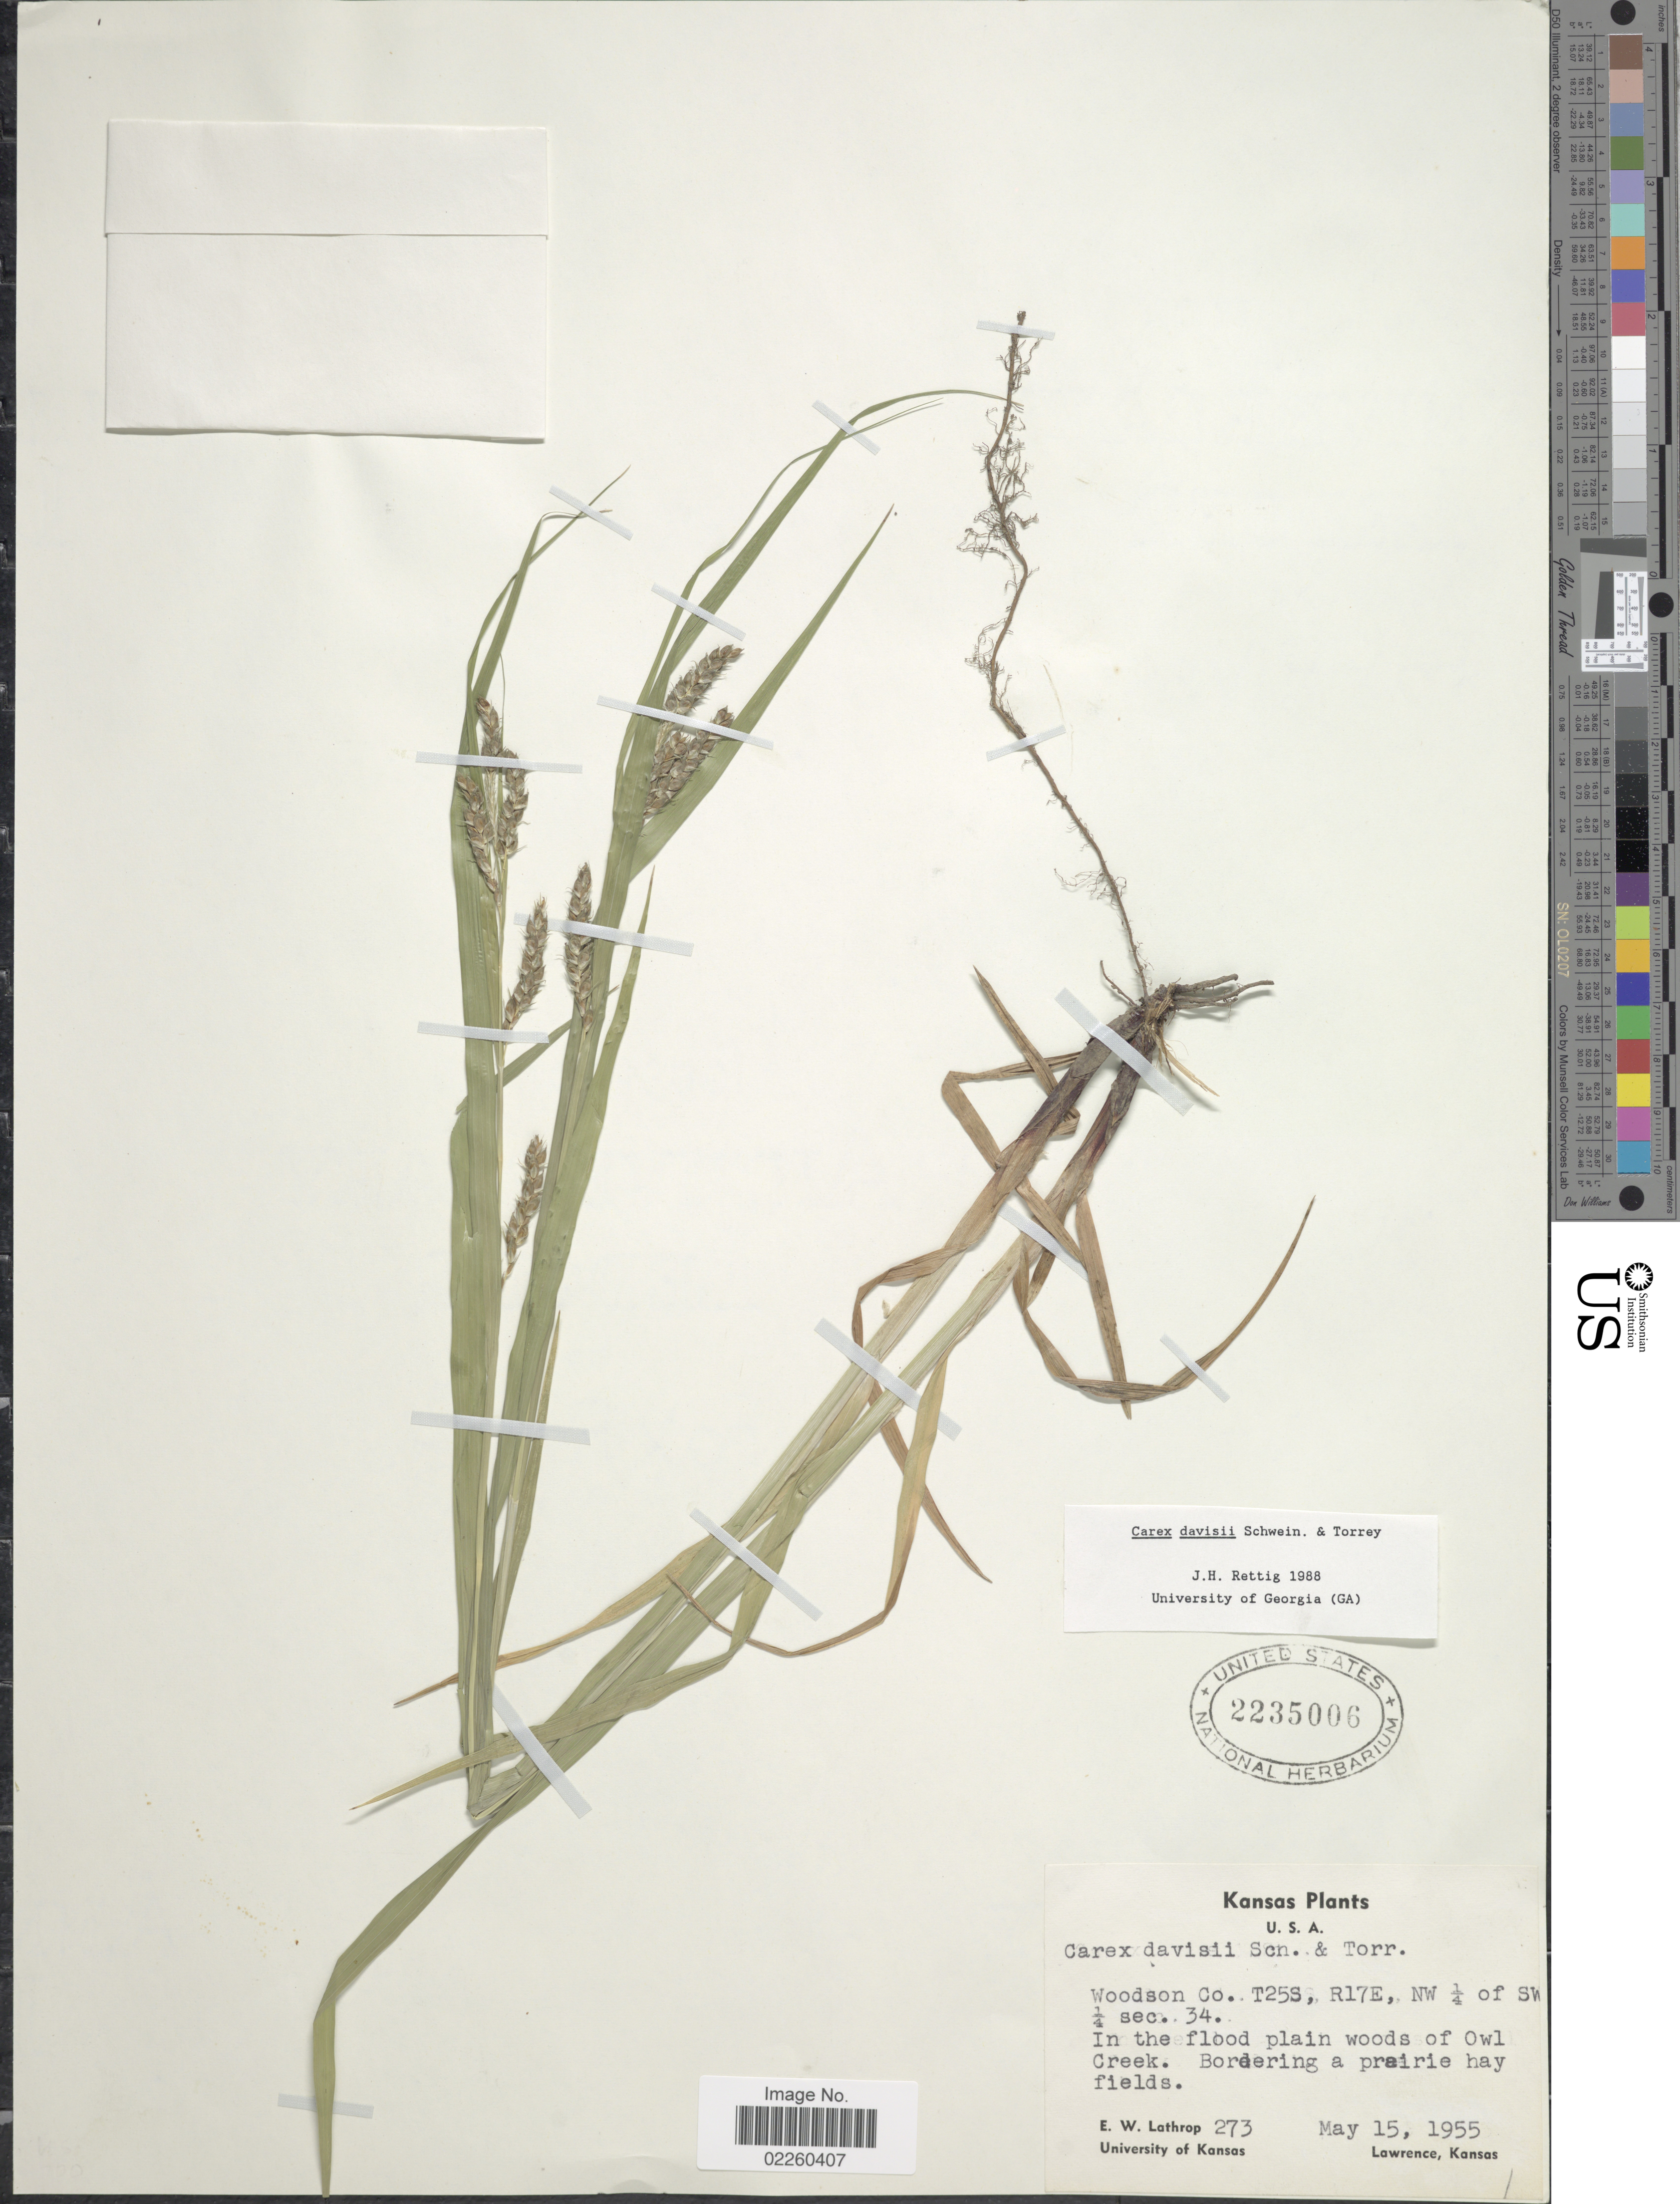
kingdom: Plantae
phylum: Tracheophyta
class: Liliopsida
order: Poales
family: Cyperaceae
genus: Carex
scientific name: Carex davisii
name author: Schwein. & Torr.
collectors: E. W. Lathrop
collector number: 273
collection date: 1955-05-15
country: United States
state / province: Kansas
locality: Woodson Co. T25S, R17E, NW ¼ of SW ¼ sec. 34, in the flood plain woods of Owl Creek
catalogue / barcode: US 2235006